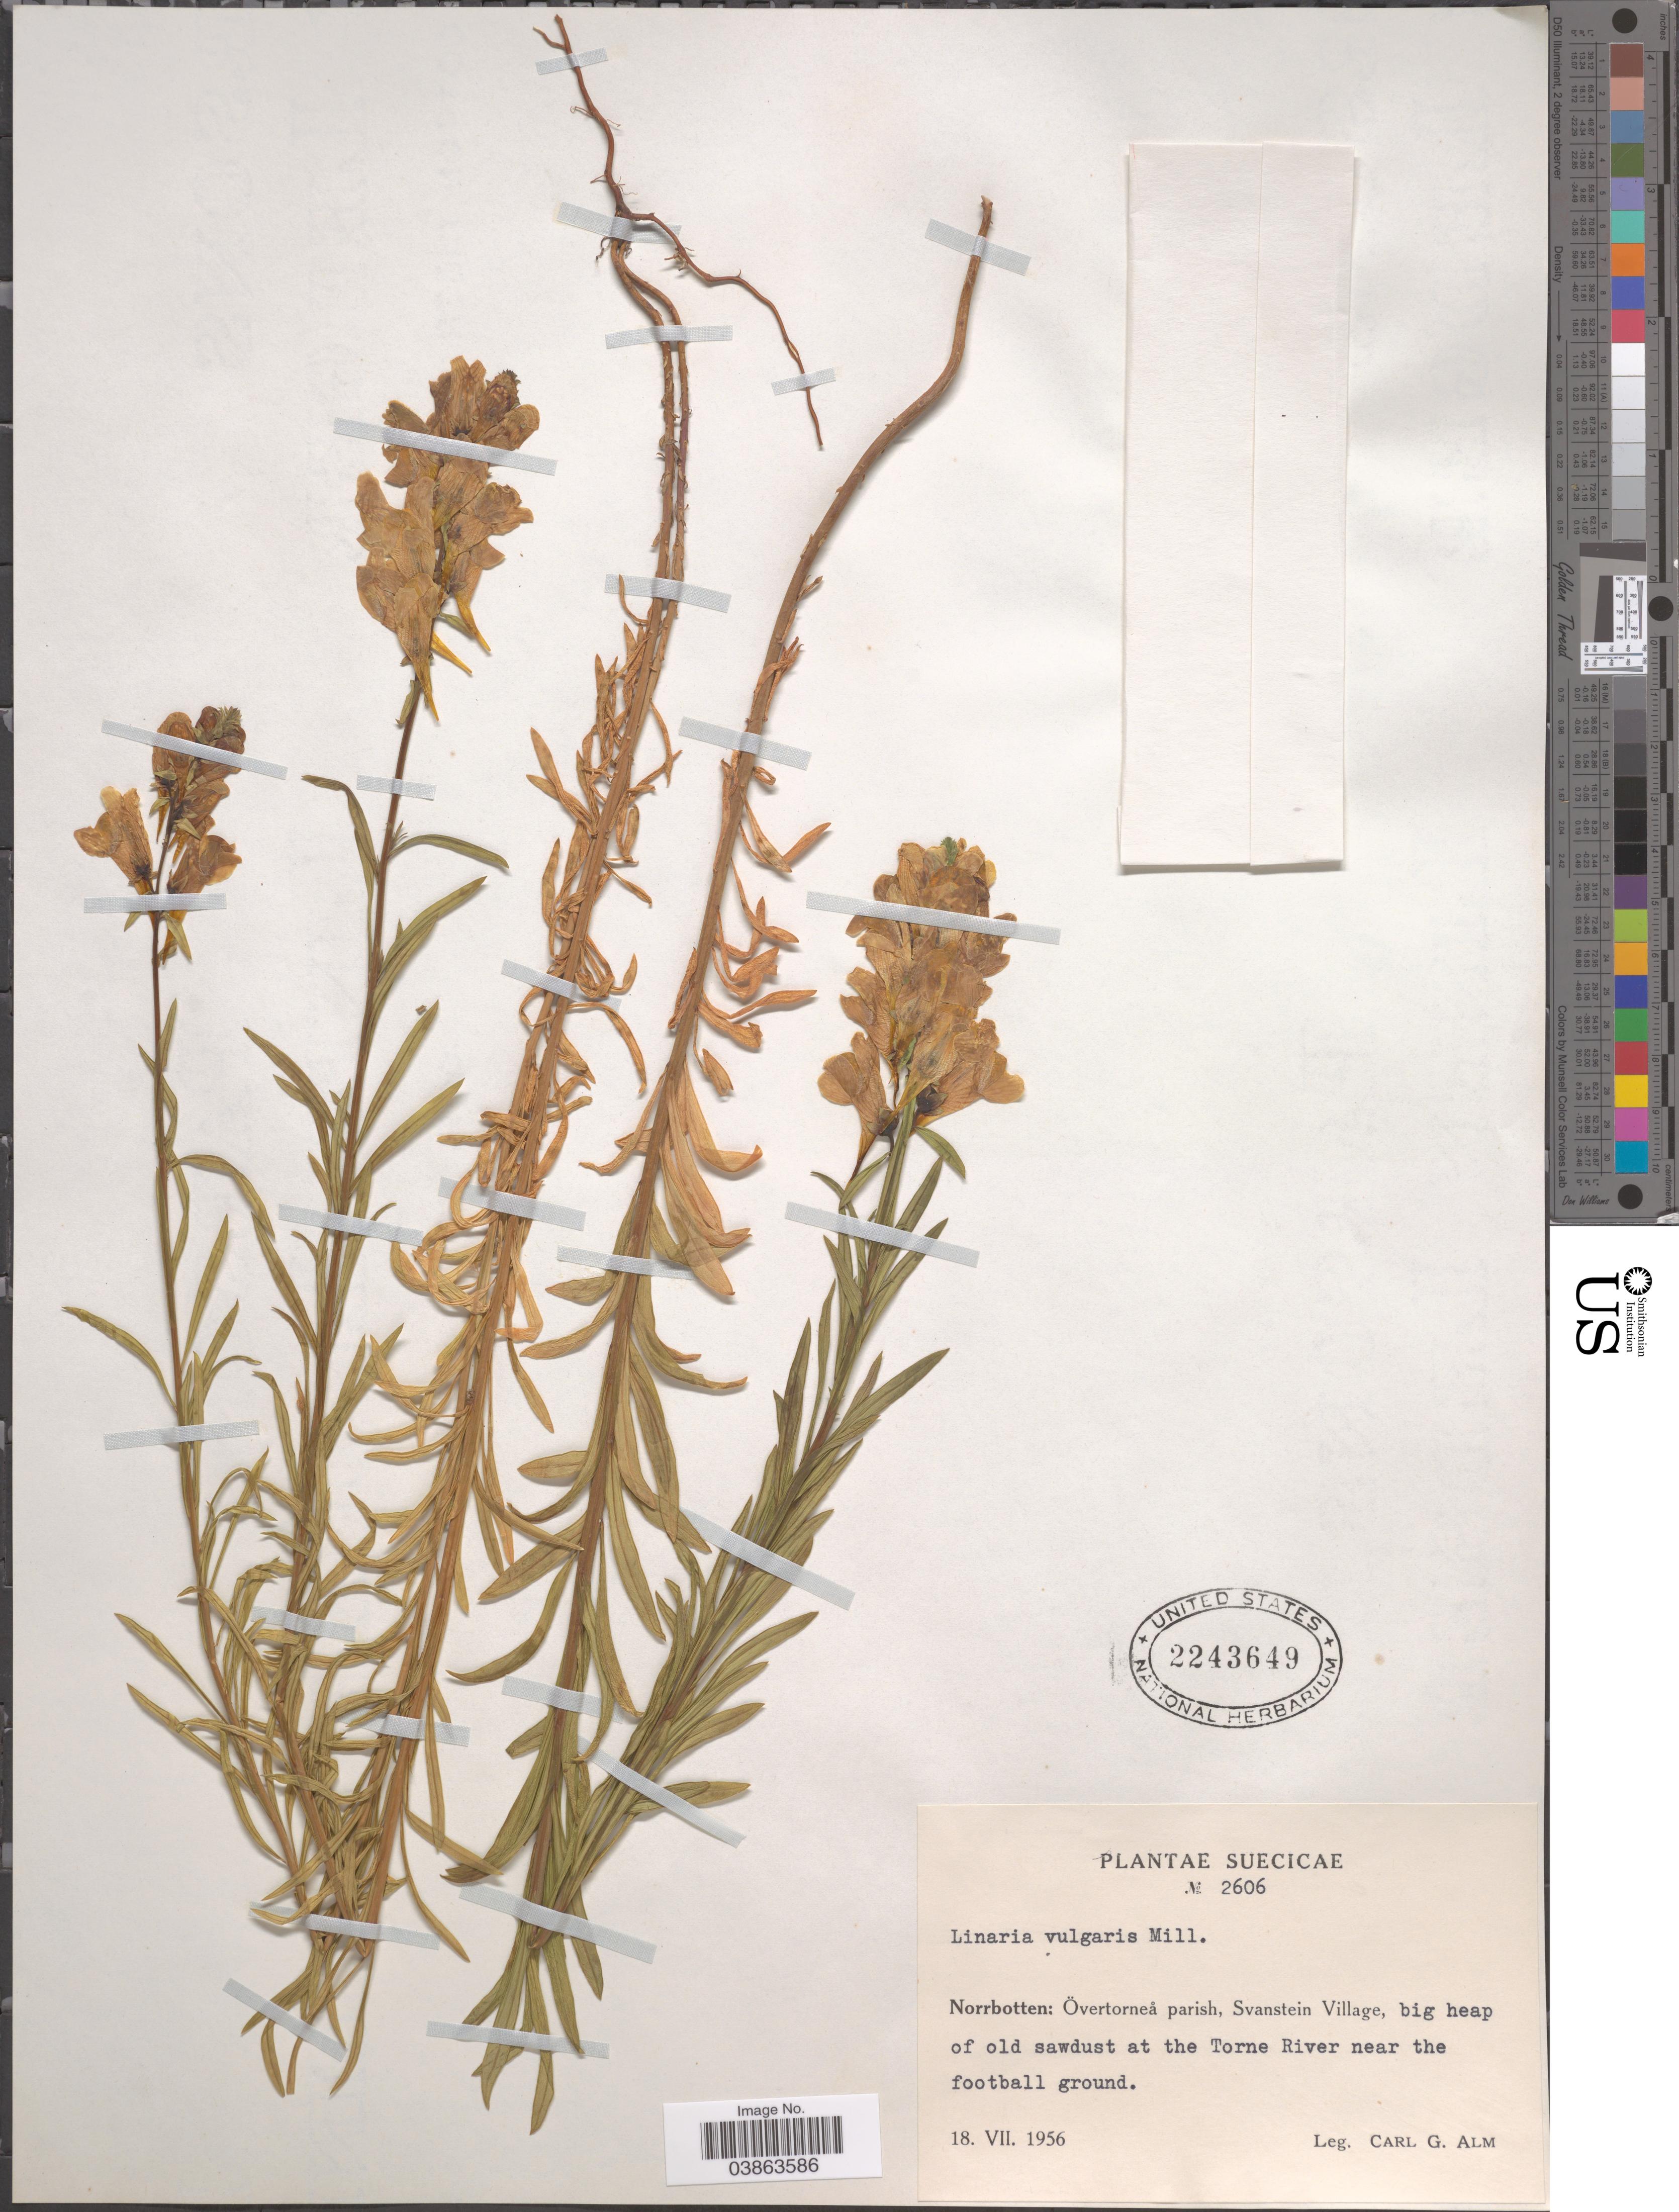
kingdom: Plantae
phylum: Tracheophyta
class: Magnoliopsida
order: Lamiales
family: Plantaginaceae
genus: Linaria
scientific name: Linaria vulgaris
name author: Mill.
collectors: C. G. Alm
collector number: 2606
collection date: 1956-07-18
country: Sweden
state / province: Norrbotten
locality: Norrbotten: Övertornea parish, Svanstein Village, big heap of old sawdust at the Torne River near the football ground.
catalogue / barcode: US 2243649